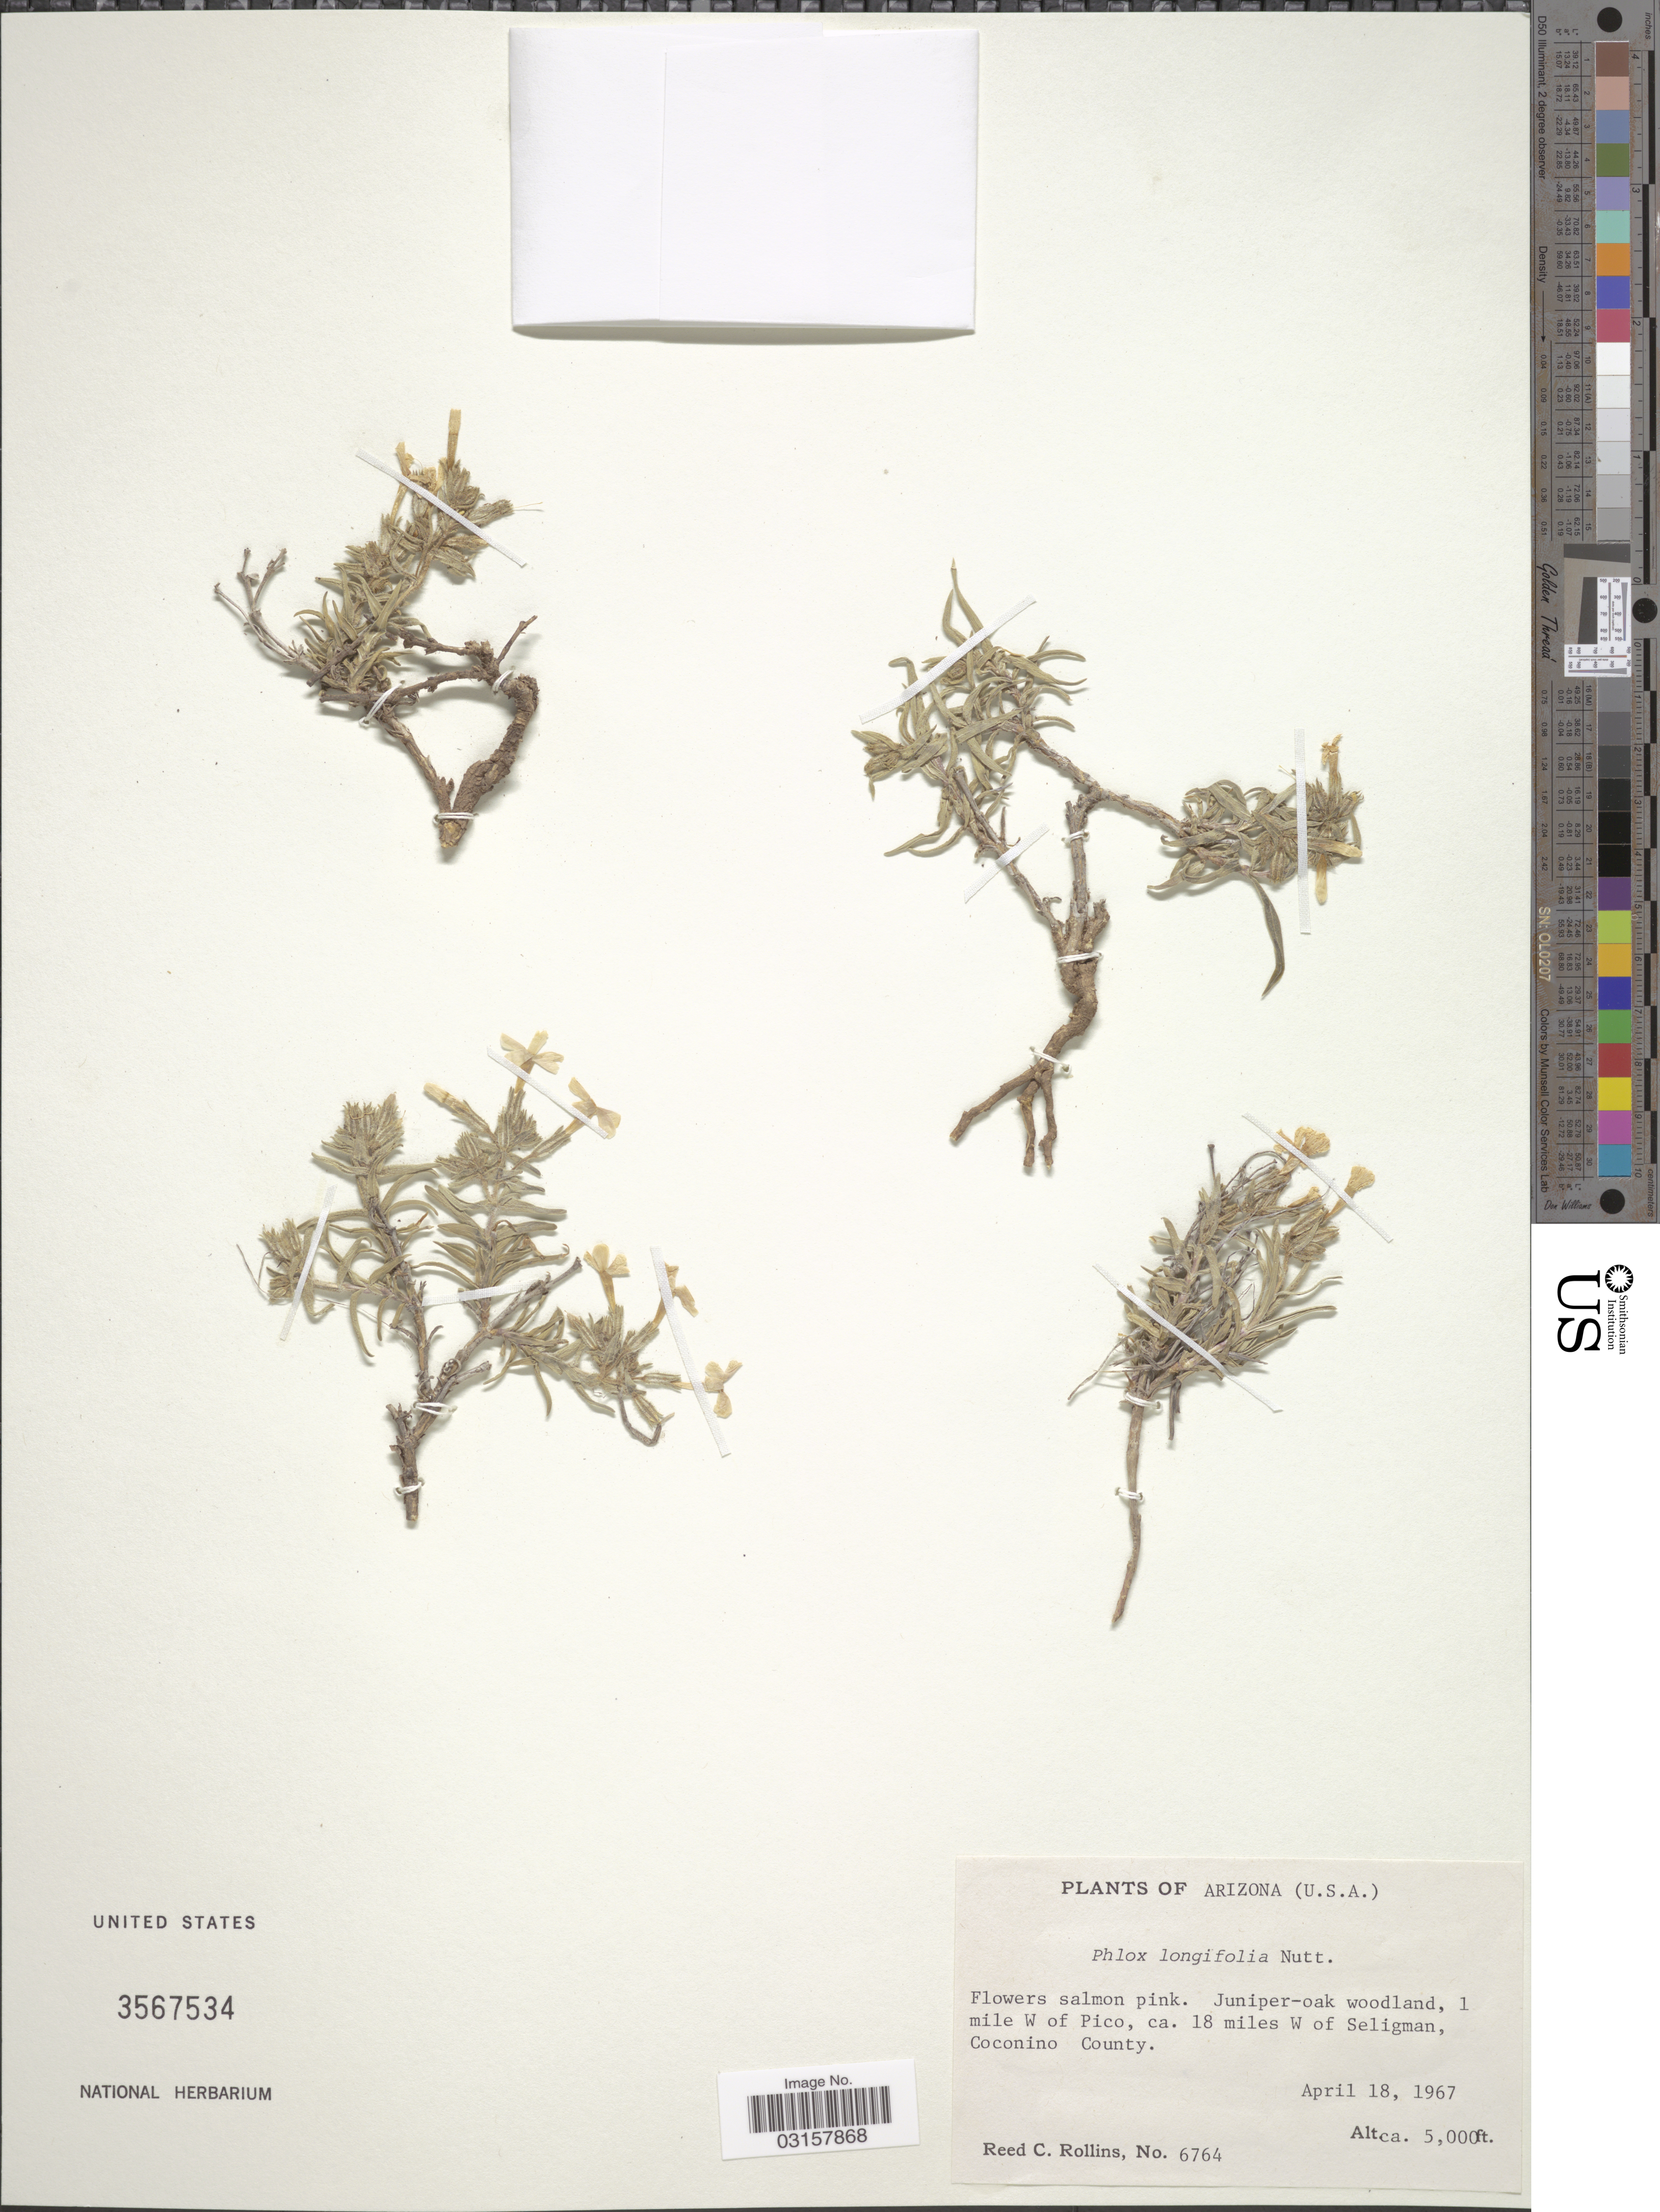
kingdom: Plantae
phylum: Tracheophyta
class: Magnoliopsida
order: Ericales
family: Polemoniaceae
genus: Phlox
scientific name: Phlox longifolia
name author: Nutt.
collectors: R. C. Rollins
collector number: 6764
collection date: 1967-04-18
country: United States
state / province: Arizona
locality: Juniper-oak woodland, 1 mile W of Pico, ca. 18 miles W of Seligman, Coconino County.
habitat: juniper-oak woodland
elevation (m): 1524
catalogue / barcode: US 3567534